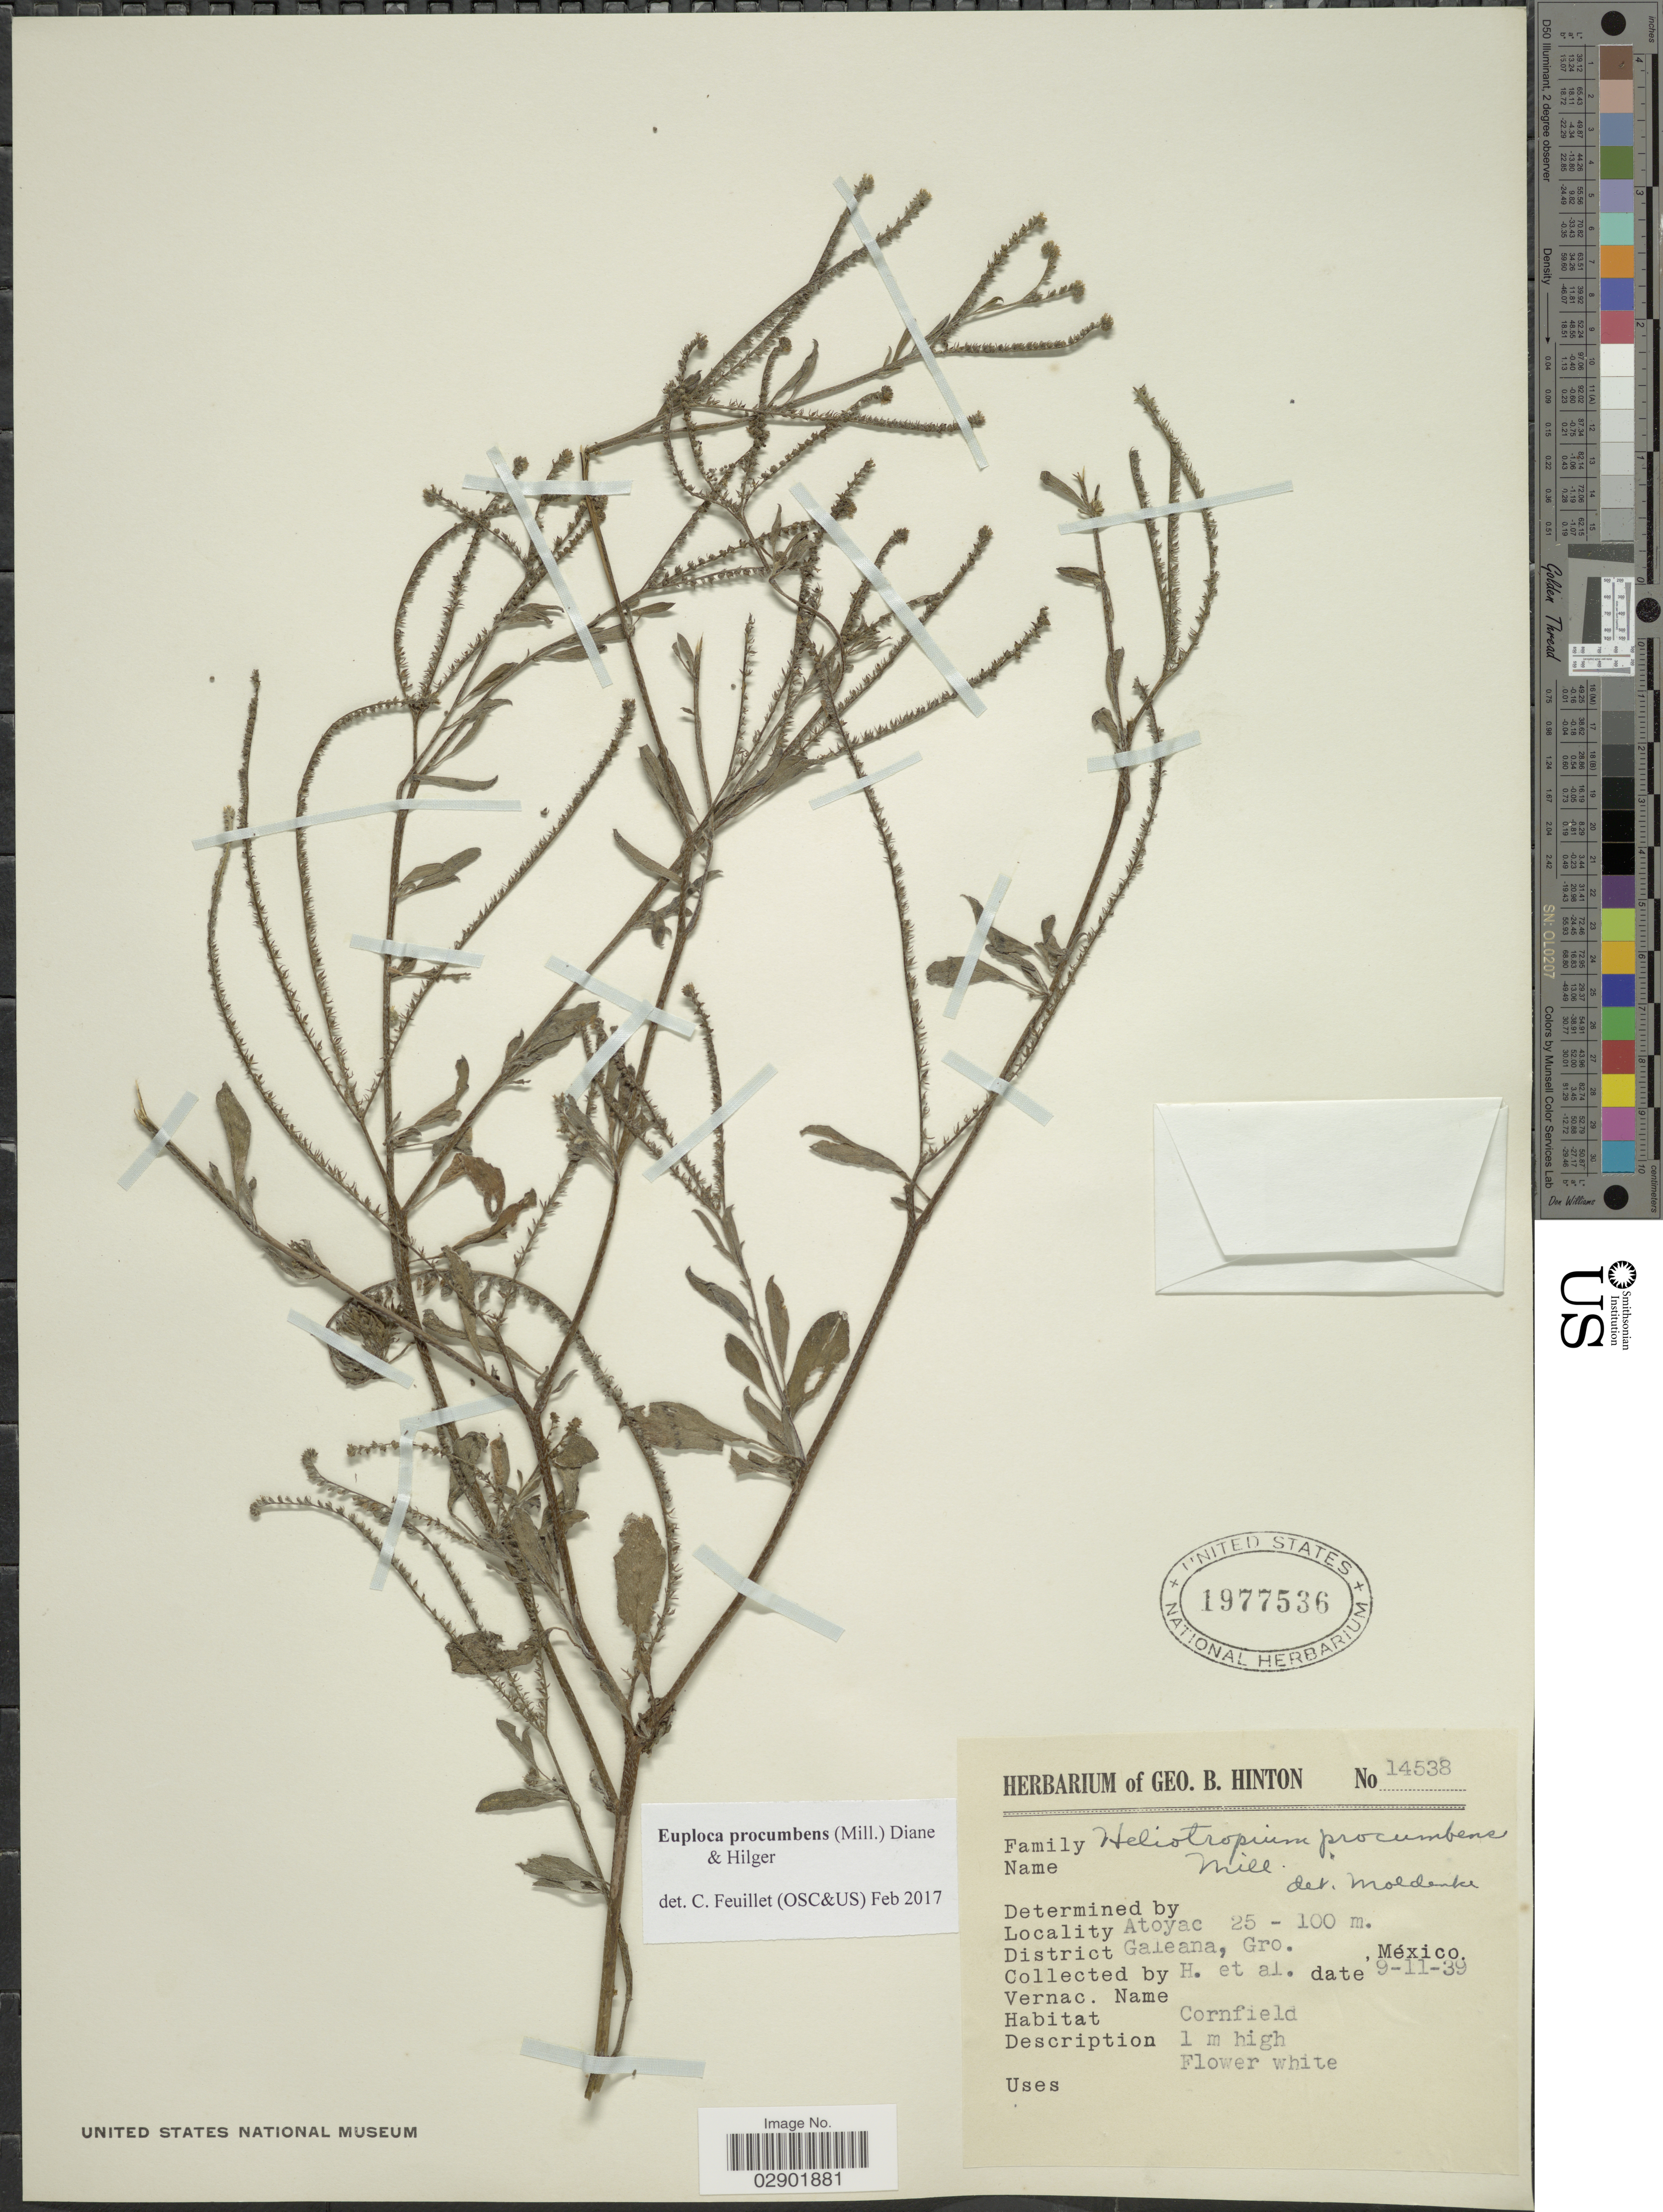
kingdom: Plantae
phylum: Tracheophyta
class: Magnoliopsida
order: Boraginales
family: Heliotropiaceae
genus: Euploca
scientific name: Euploca procumbens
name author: (Mill.) Diane & Hilger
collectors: G. B. Hinton & et al.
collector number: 14538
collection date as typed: Transcribed d/m/y: 9/11/39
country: Mexico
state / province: Guerrero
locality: Atoyac. District Galeana, Gro. Cornfield.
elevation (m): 25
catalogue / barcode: US 1977536